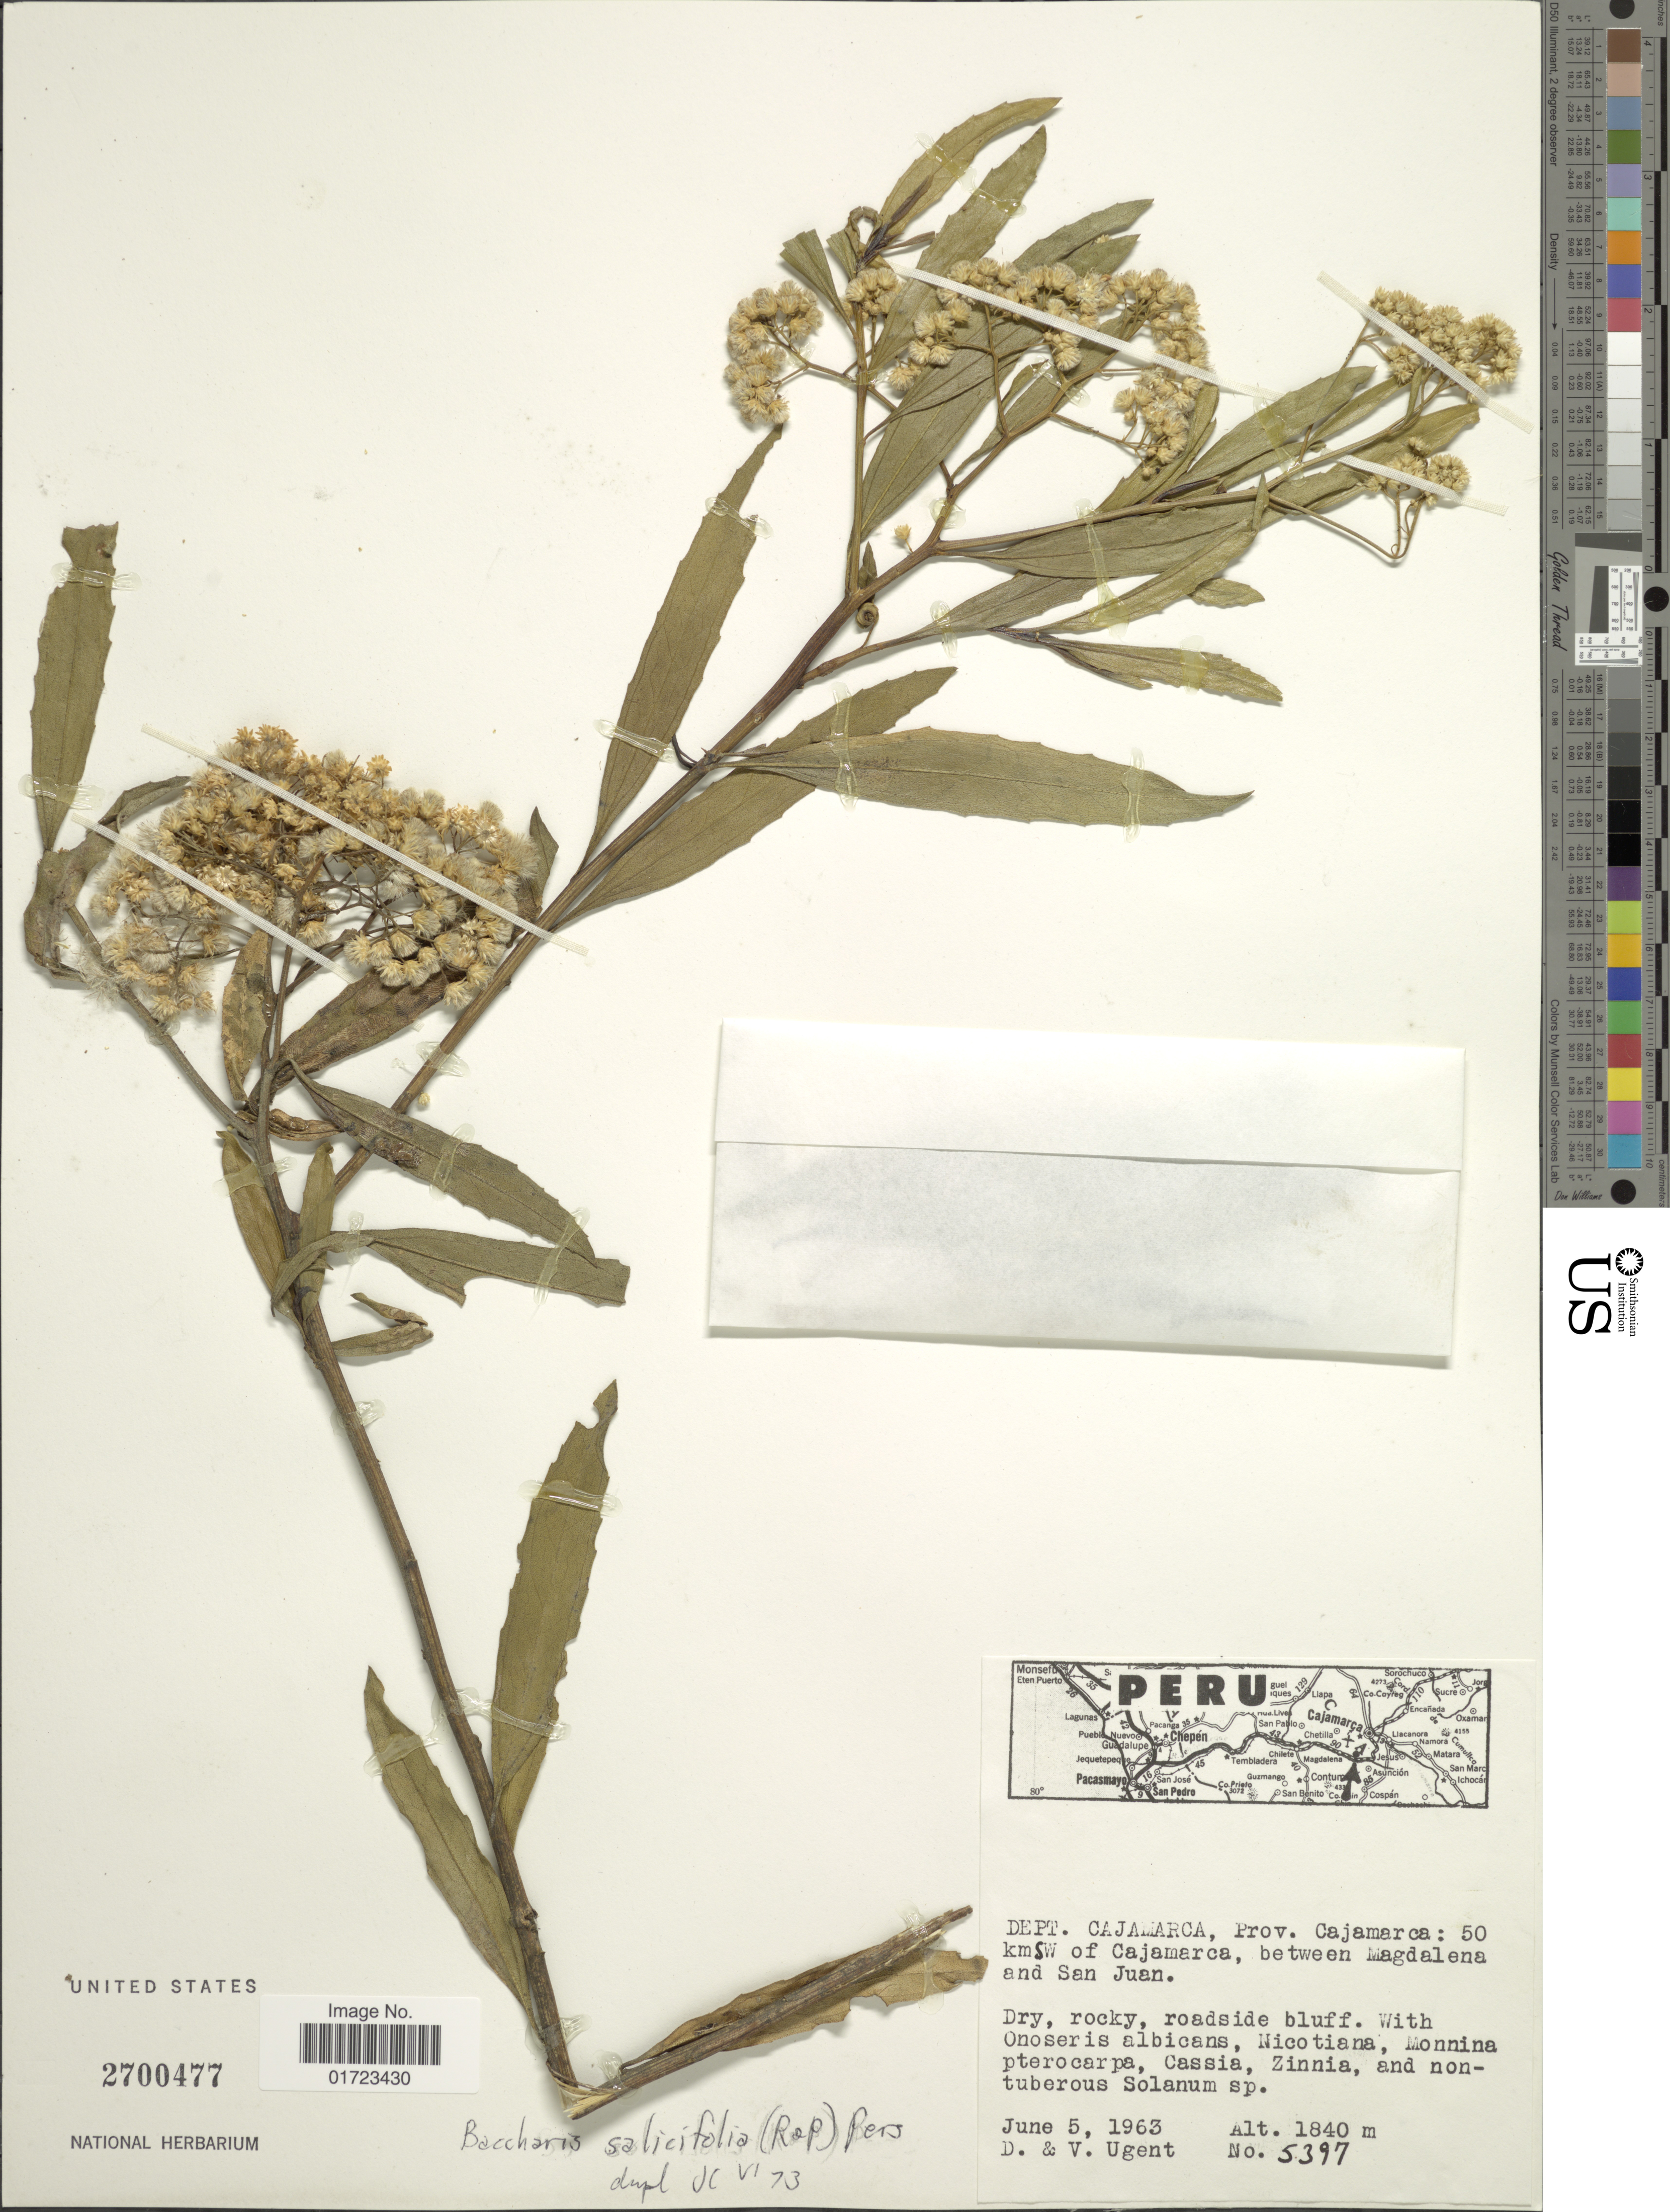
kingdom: Plantae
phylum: Tracheophyta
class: Magnoliopsida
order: Asterales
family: Asteraceae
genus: Baccharis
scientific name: Baccharis salicifolia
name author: (Ruiz & Pav.) Pers.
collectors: D. Ugent & V. Ugent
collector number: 5397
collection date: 1963-06-05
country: Peru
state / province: Cajamarca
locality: Dept. Cajamarca, Prov. Cajamarca: 50 km SW of Cajamarca, between Magdalena and San Juan.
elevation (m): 1840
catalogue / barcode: US 2700477